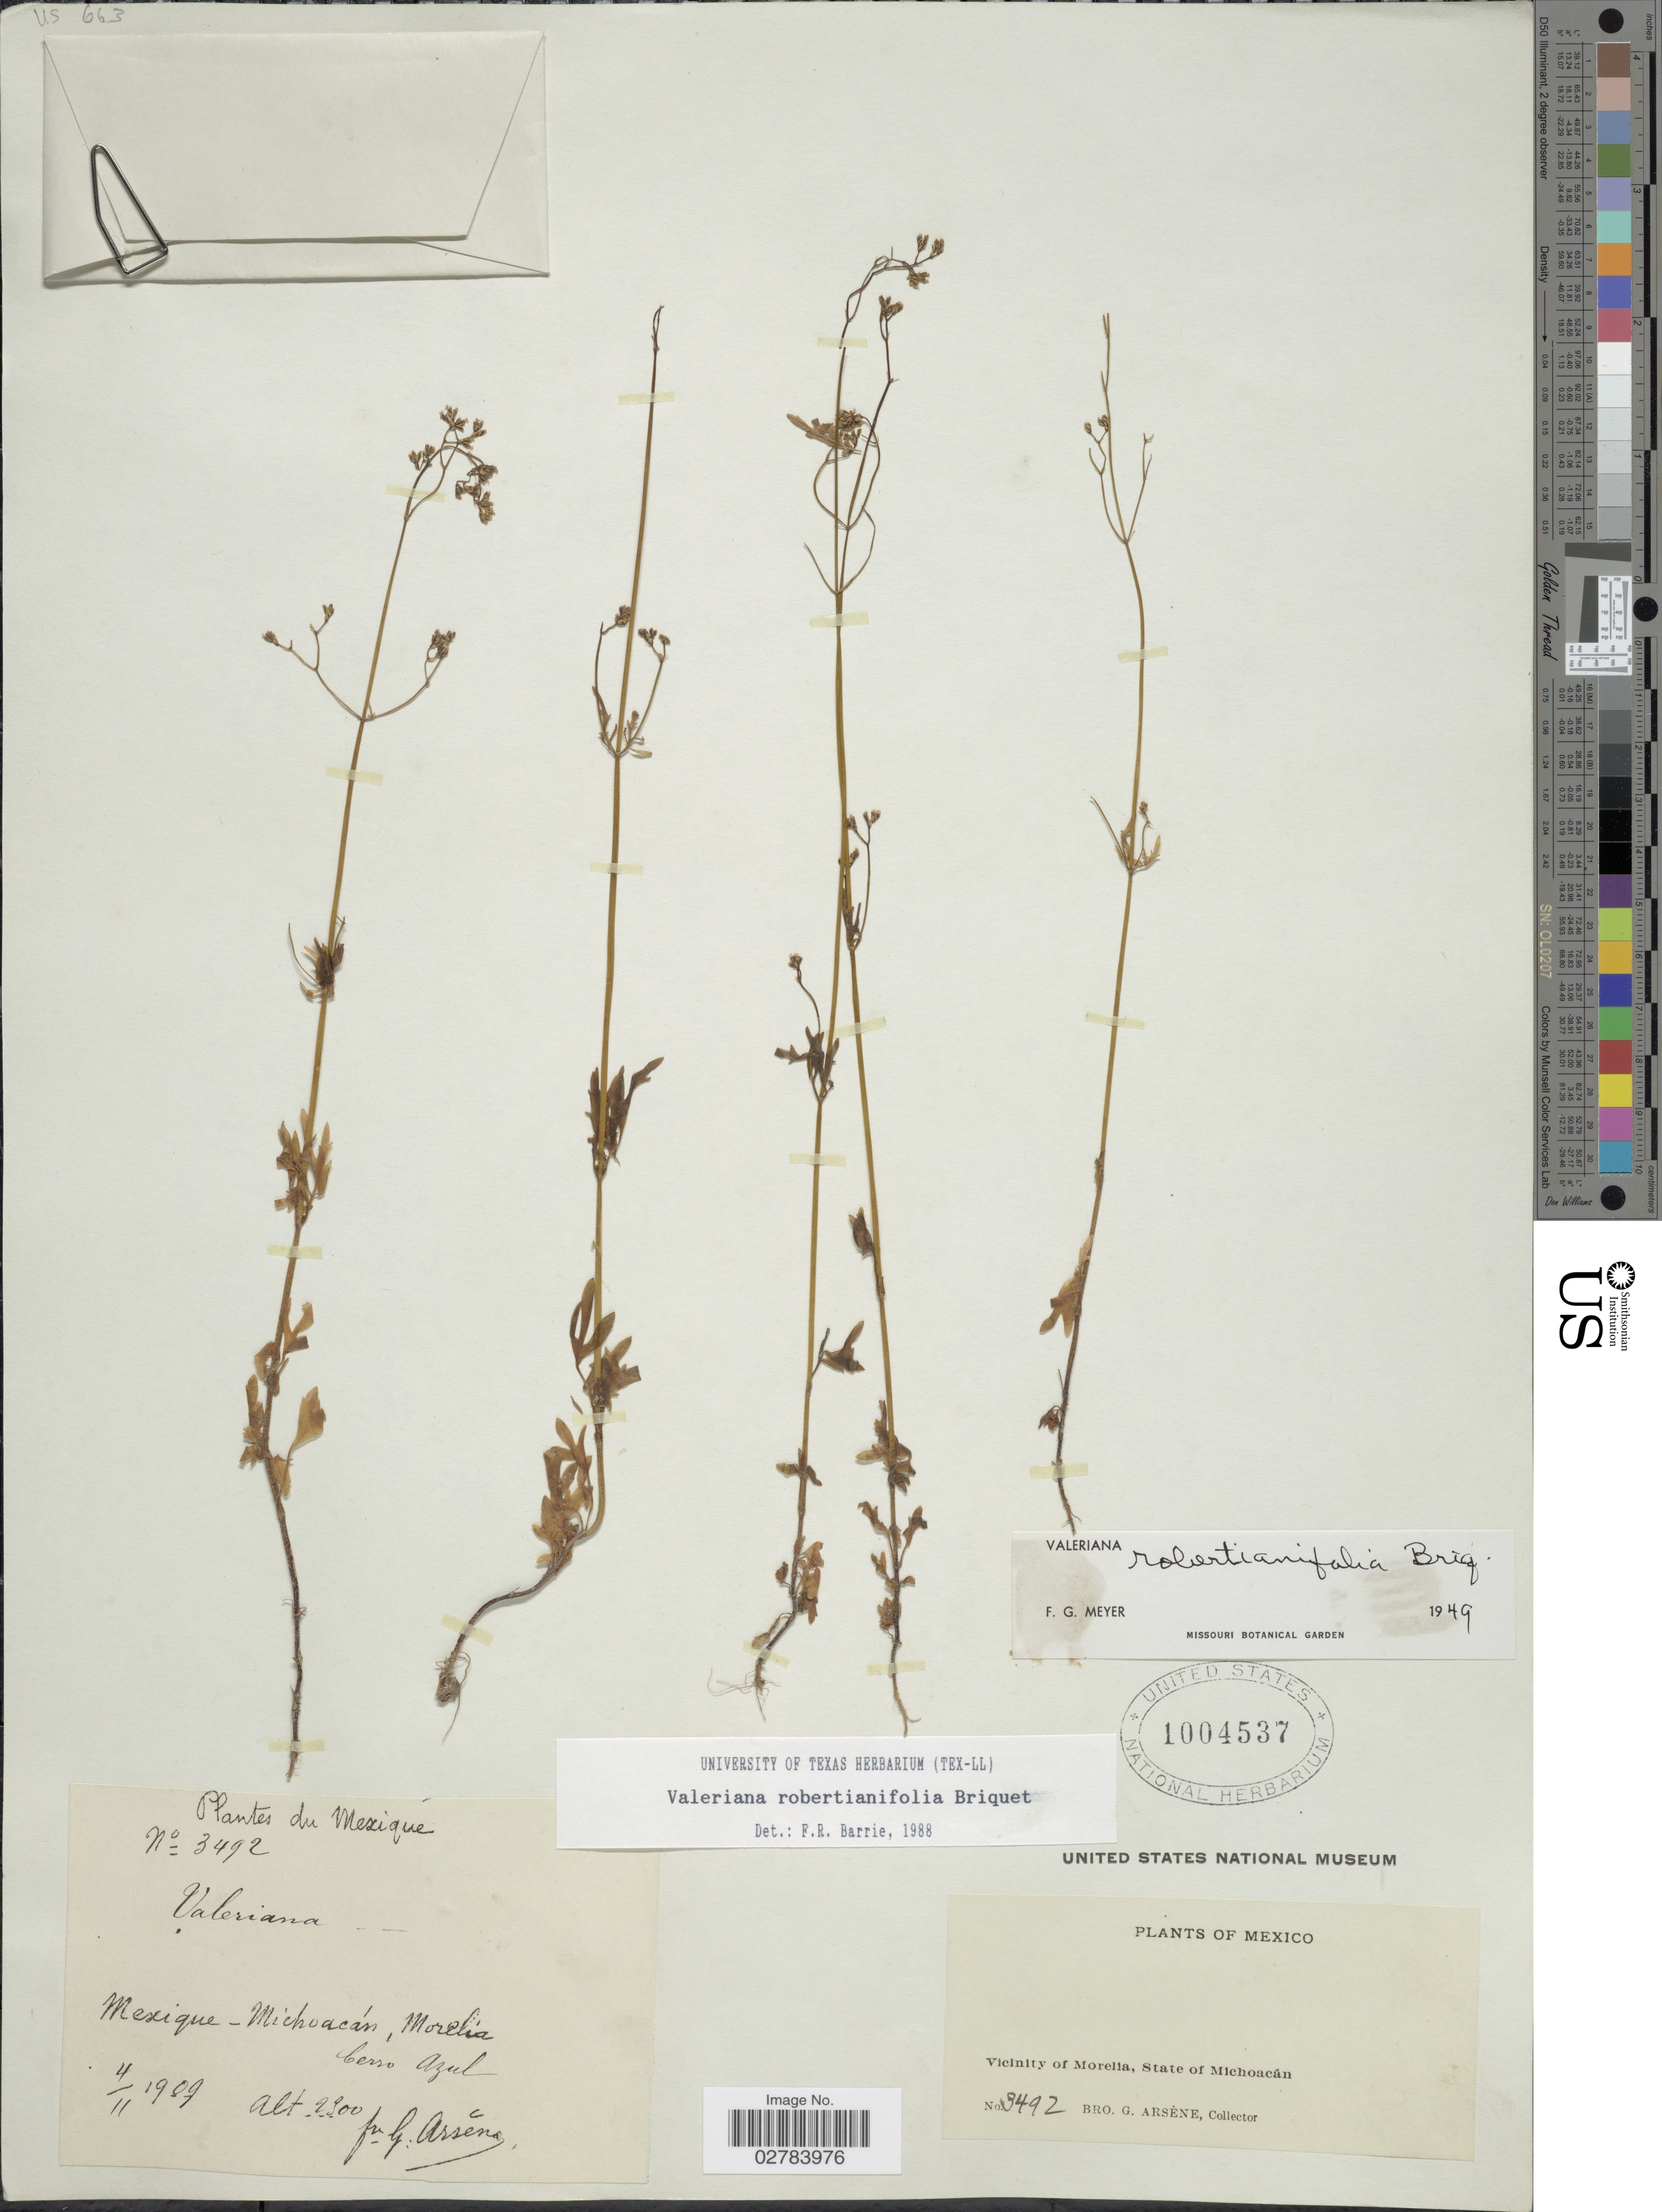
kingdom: Plantae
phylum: Tracheophyta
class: Magnoliopsida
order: Dipsacales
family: Caprifoliaceae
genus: Valeriana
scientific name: Valeriana robertianifolia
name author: Briq.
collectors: Bro. G. Arsène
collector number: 3492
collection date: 1909-11-04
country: Mexico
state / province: Michoacán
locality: Morelia, Cerro Azul, Vicinity of Morelia.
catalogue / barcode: US 1004537